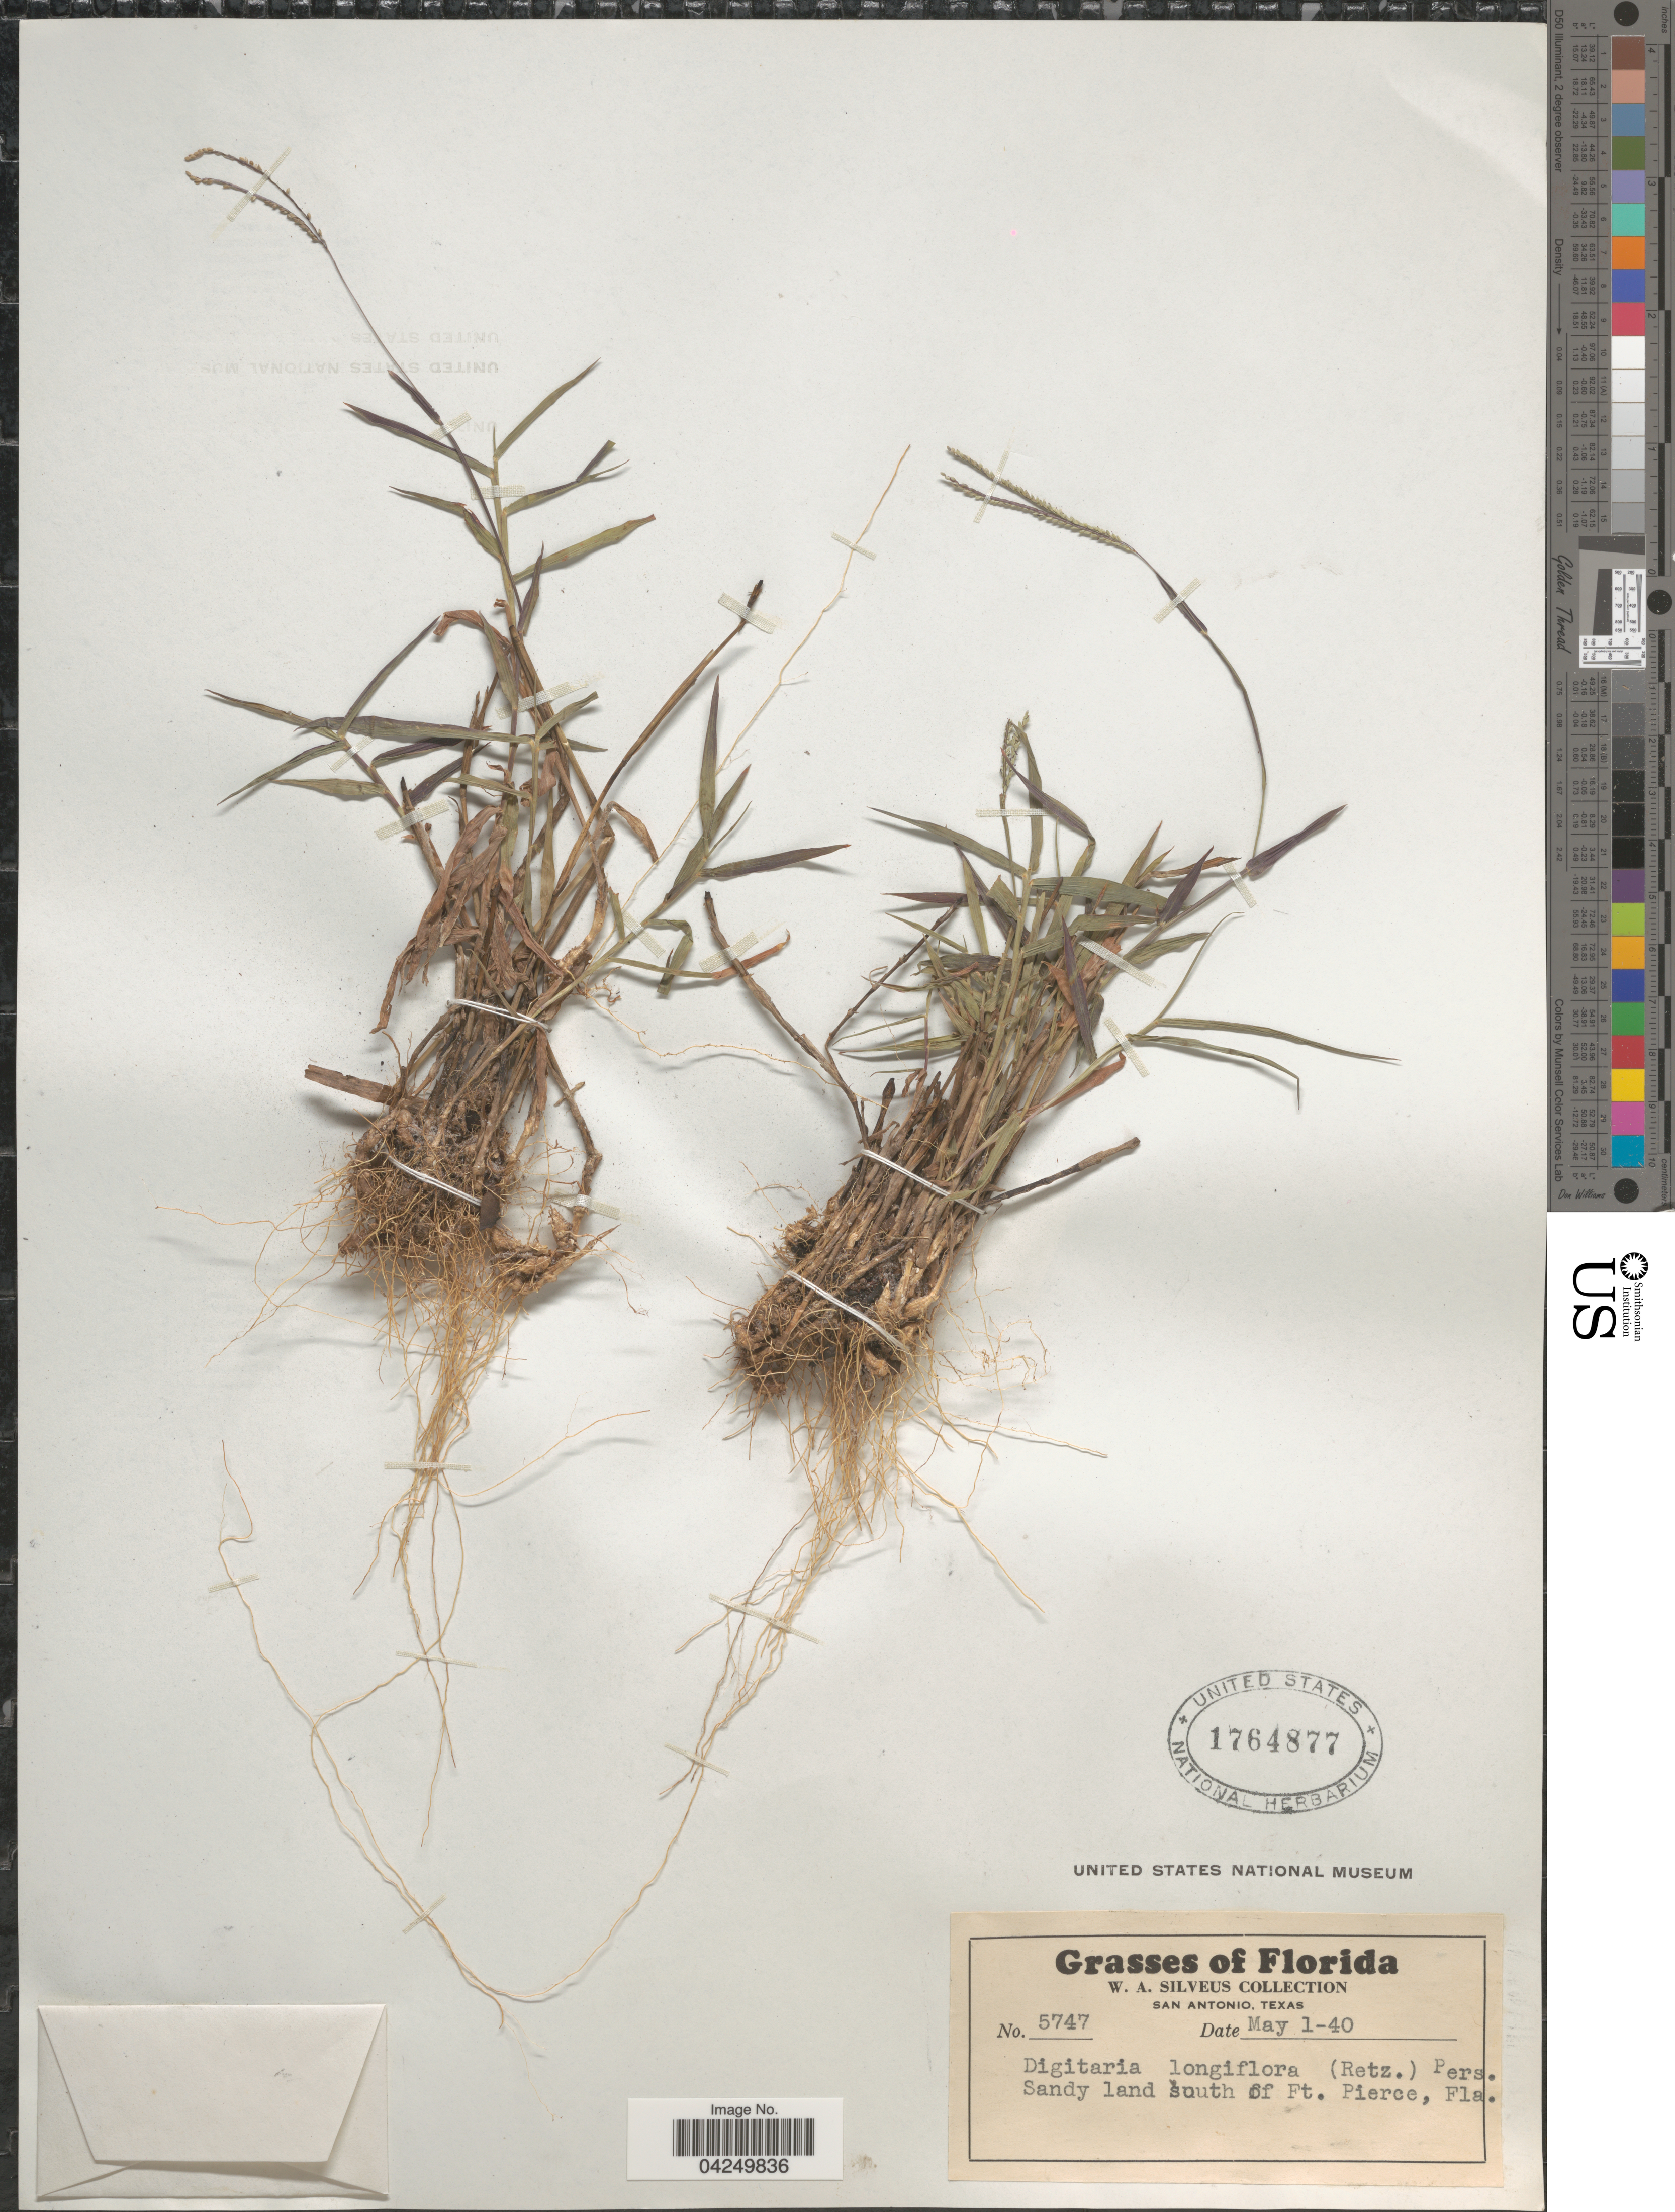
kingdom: Plantae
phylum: Tracheophyta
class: Liliopsida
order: Poales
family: Poaceae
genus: Digitaria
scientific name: Digitaria longiflora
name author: (Retz.) Pers.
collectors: W. Silveus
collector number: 5747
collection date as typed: Transcribed d/m/y: 1/5/40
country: United States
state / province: Florida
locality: Sandy land south of Ft. Pierce.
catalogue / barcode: US 1764877